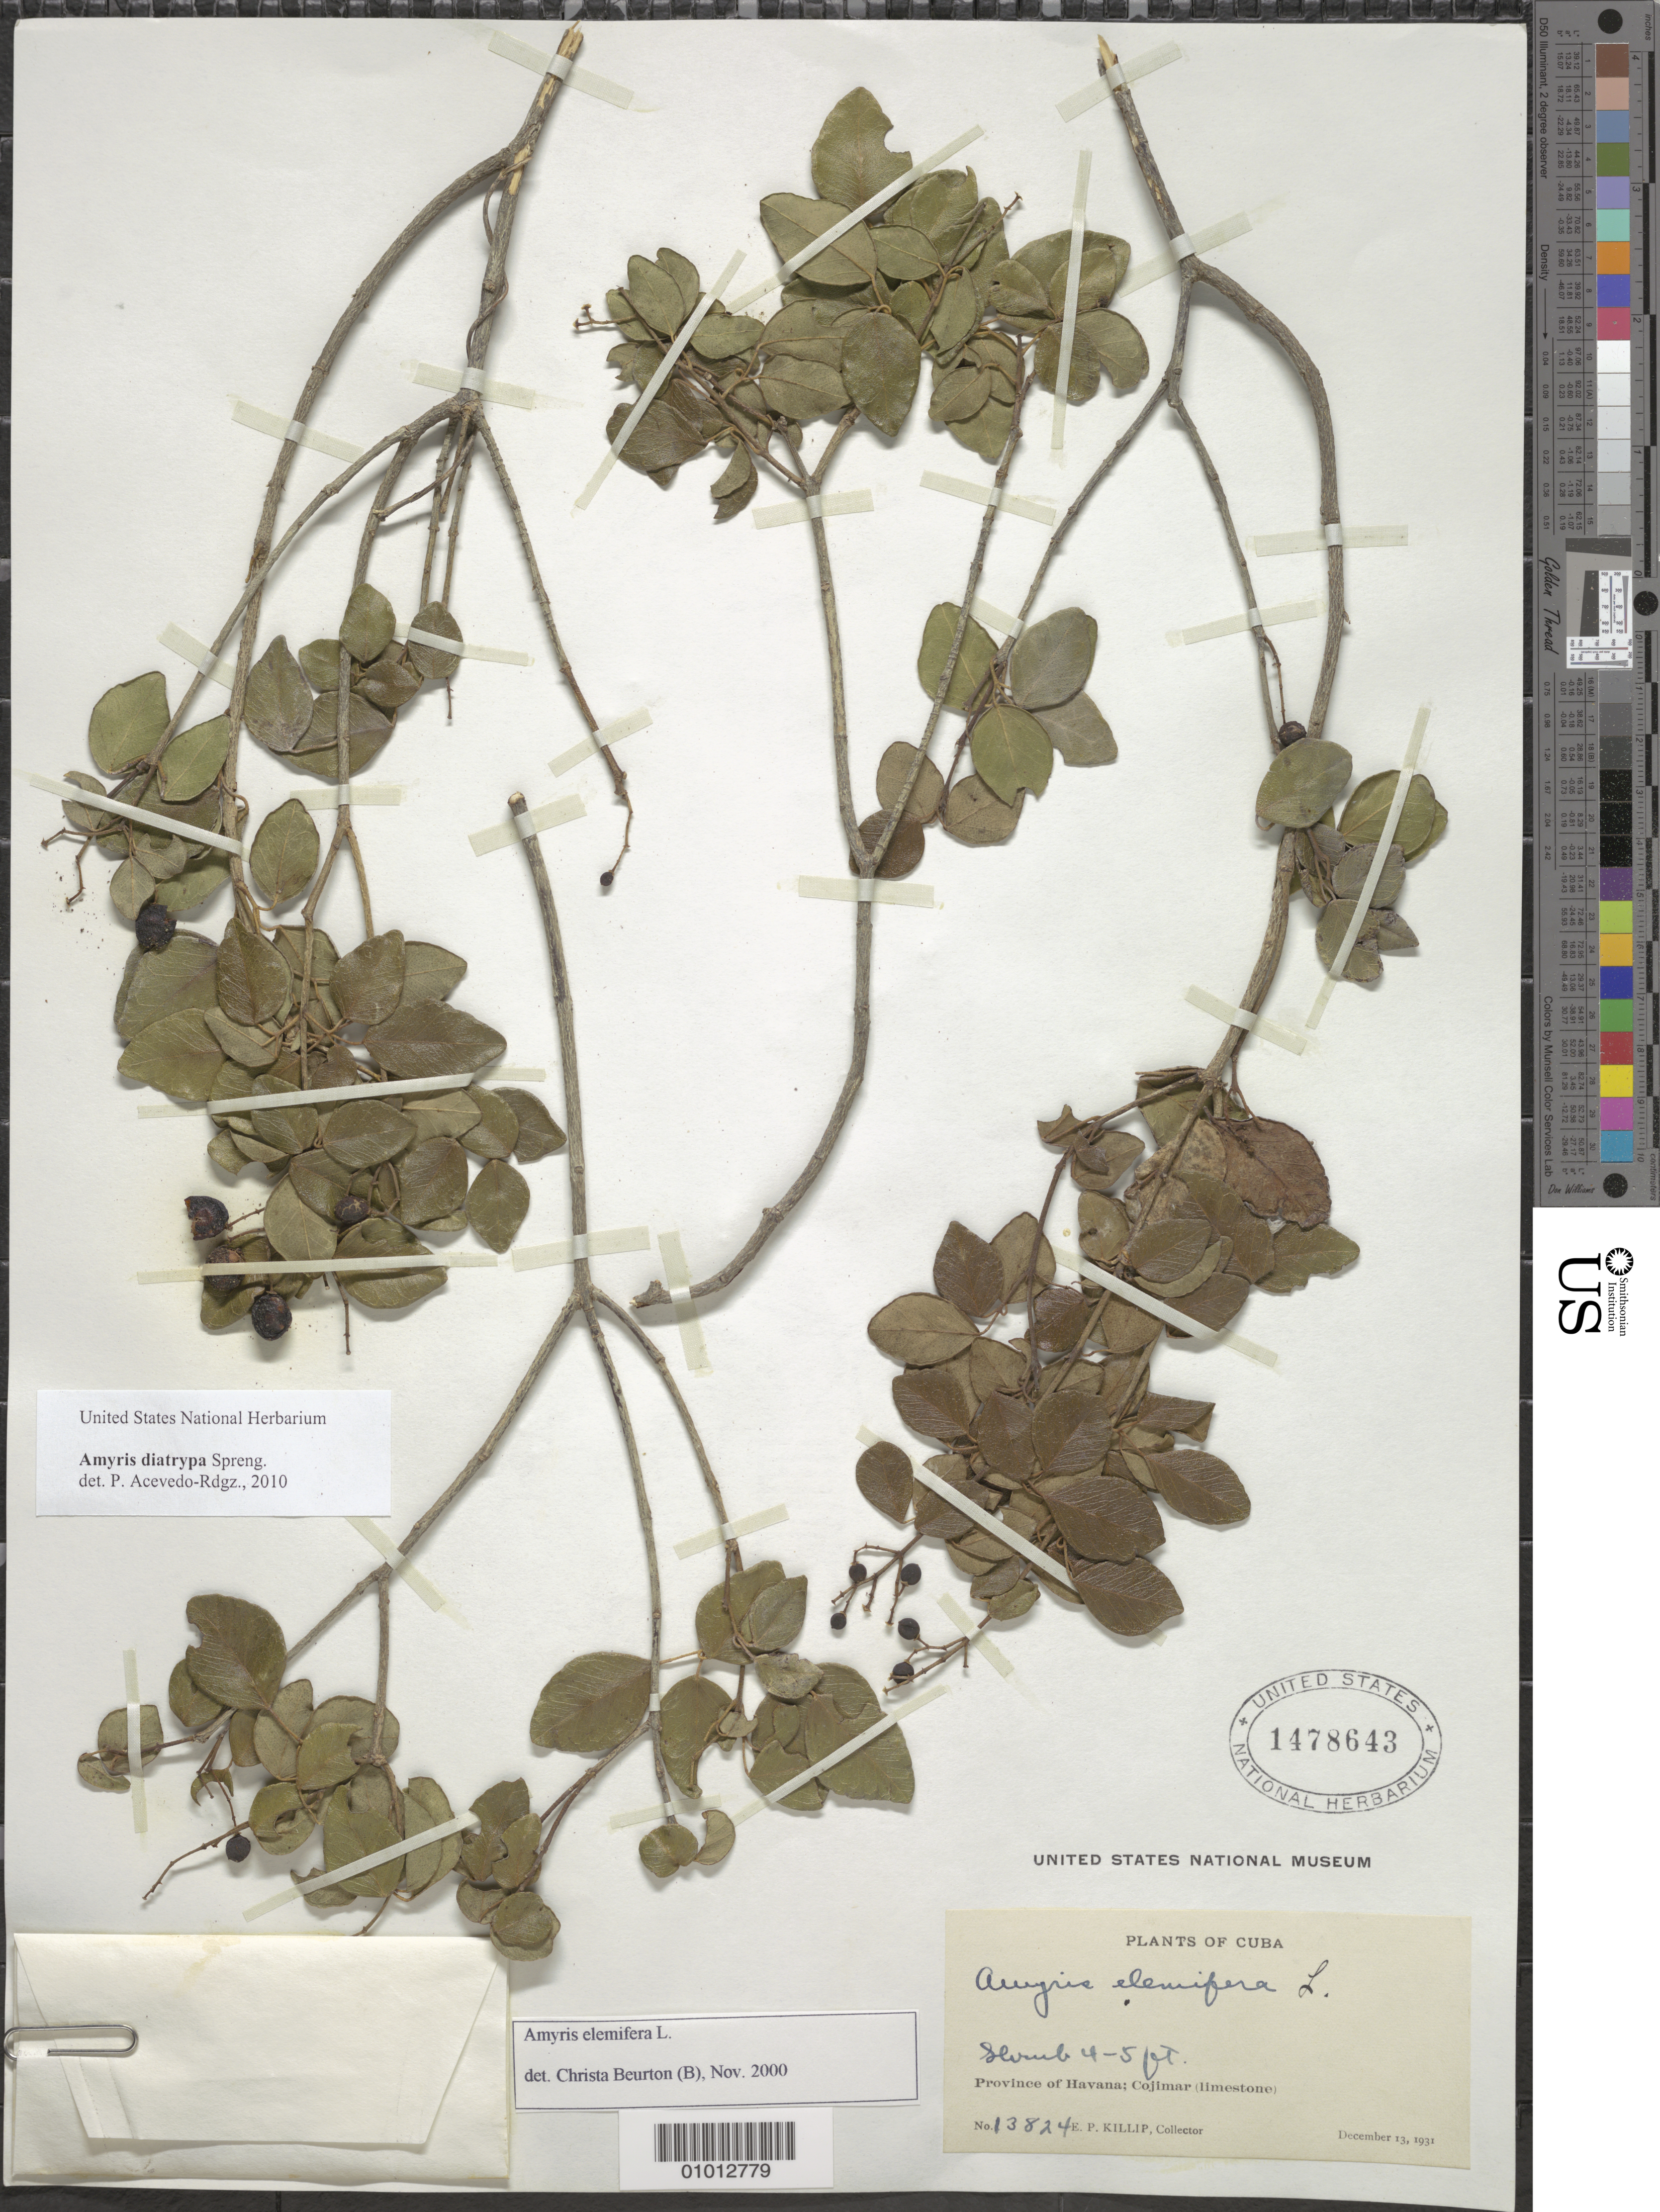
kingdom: Plantae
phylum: Tracheophyta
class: Magnoliopsida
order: Sapindales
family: Rutaceae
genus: Amyris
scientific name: Amyris diatrypa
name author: Spreng.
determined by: Acevedo-Rodríguez, P., (BOT), Smithsonian Institution - National Museum of Natural History (UNITED STATES)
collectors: E. P. Killip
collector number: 13824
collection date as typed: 13 Dec 1931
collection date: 1931-12-13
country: Cuba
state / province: La Habana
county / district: Municipio Habana del Este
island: Cuba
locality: Cojimar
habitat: Limestone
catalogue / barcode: US 1478643